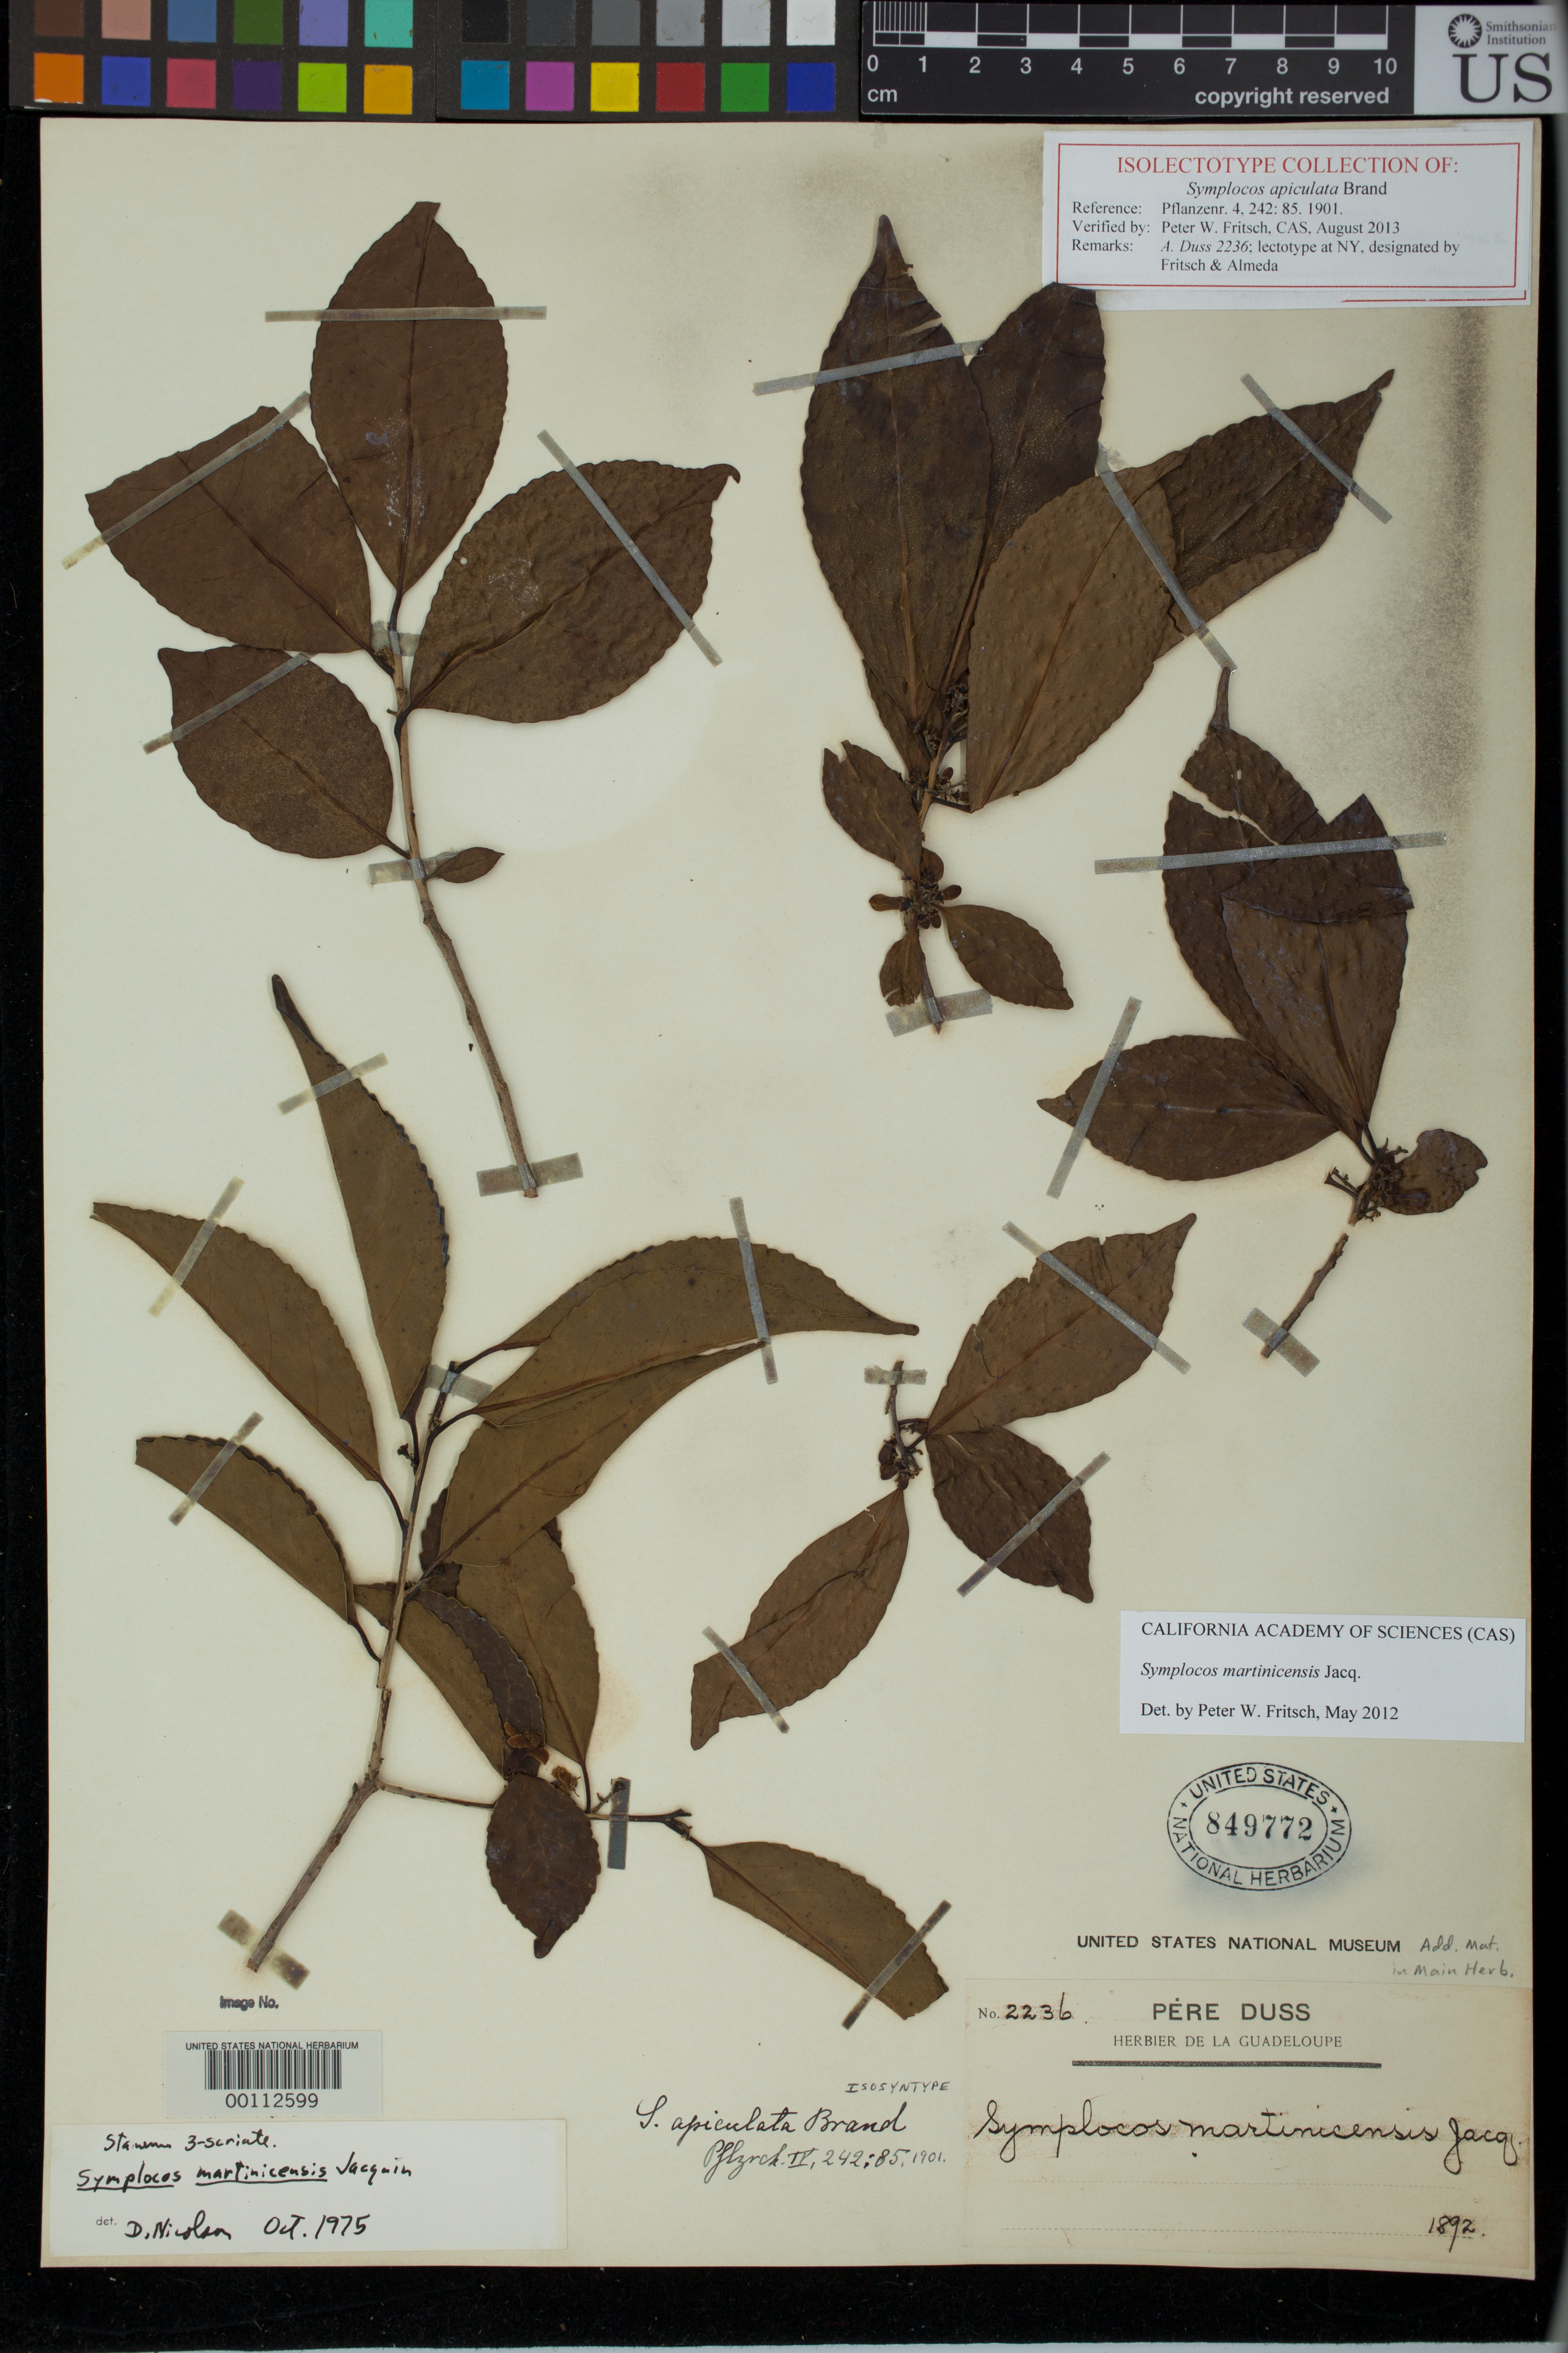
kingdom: Plantae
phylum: Tracheophyta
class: Magnoliopsida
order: Ericales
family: Symplocaceae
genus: Symplocos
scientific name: Symplocos apiculata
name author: Brand in Engl.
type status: Syntype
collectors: Père Duss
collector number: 2236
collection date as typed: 1892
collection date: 1892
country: Guadeloupe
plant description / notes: Specimen annotated as "isolectotype collection" by P.W. Fritsch (2013), "designated by Fritsch & Almeda" with no publication cited.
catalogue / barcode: US 849772